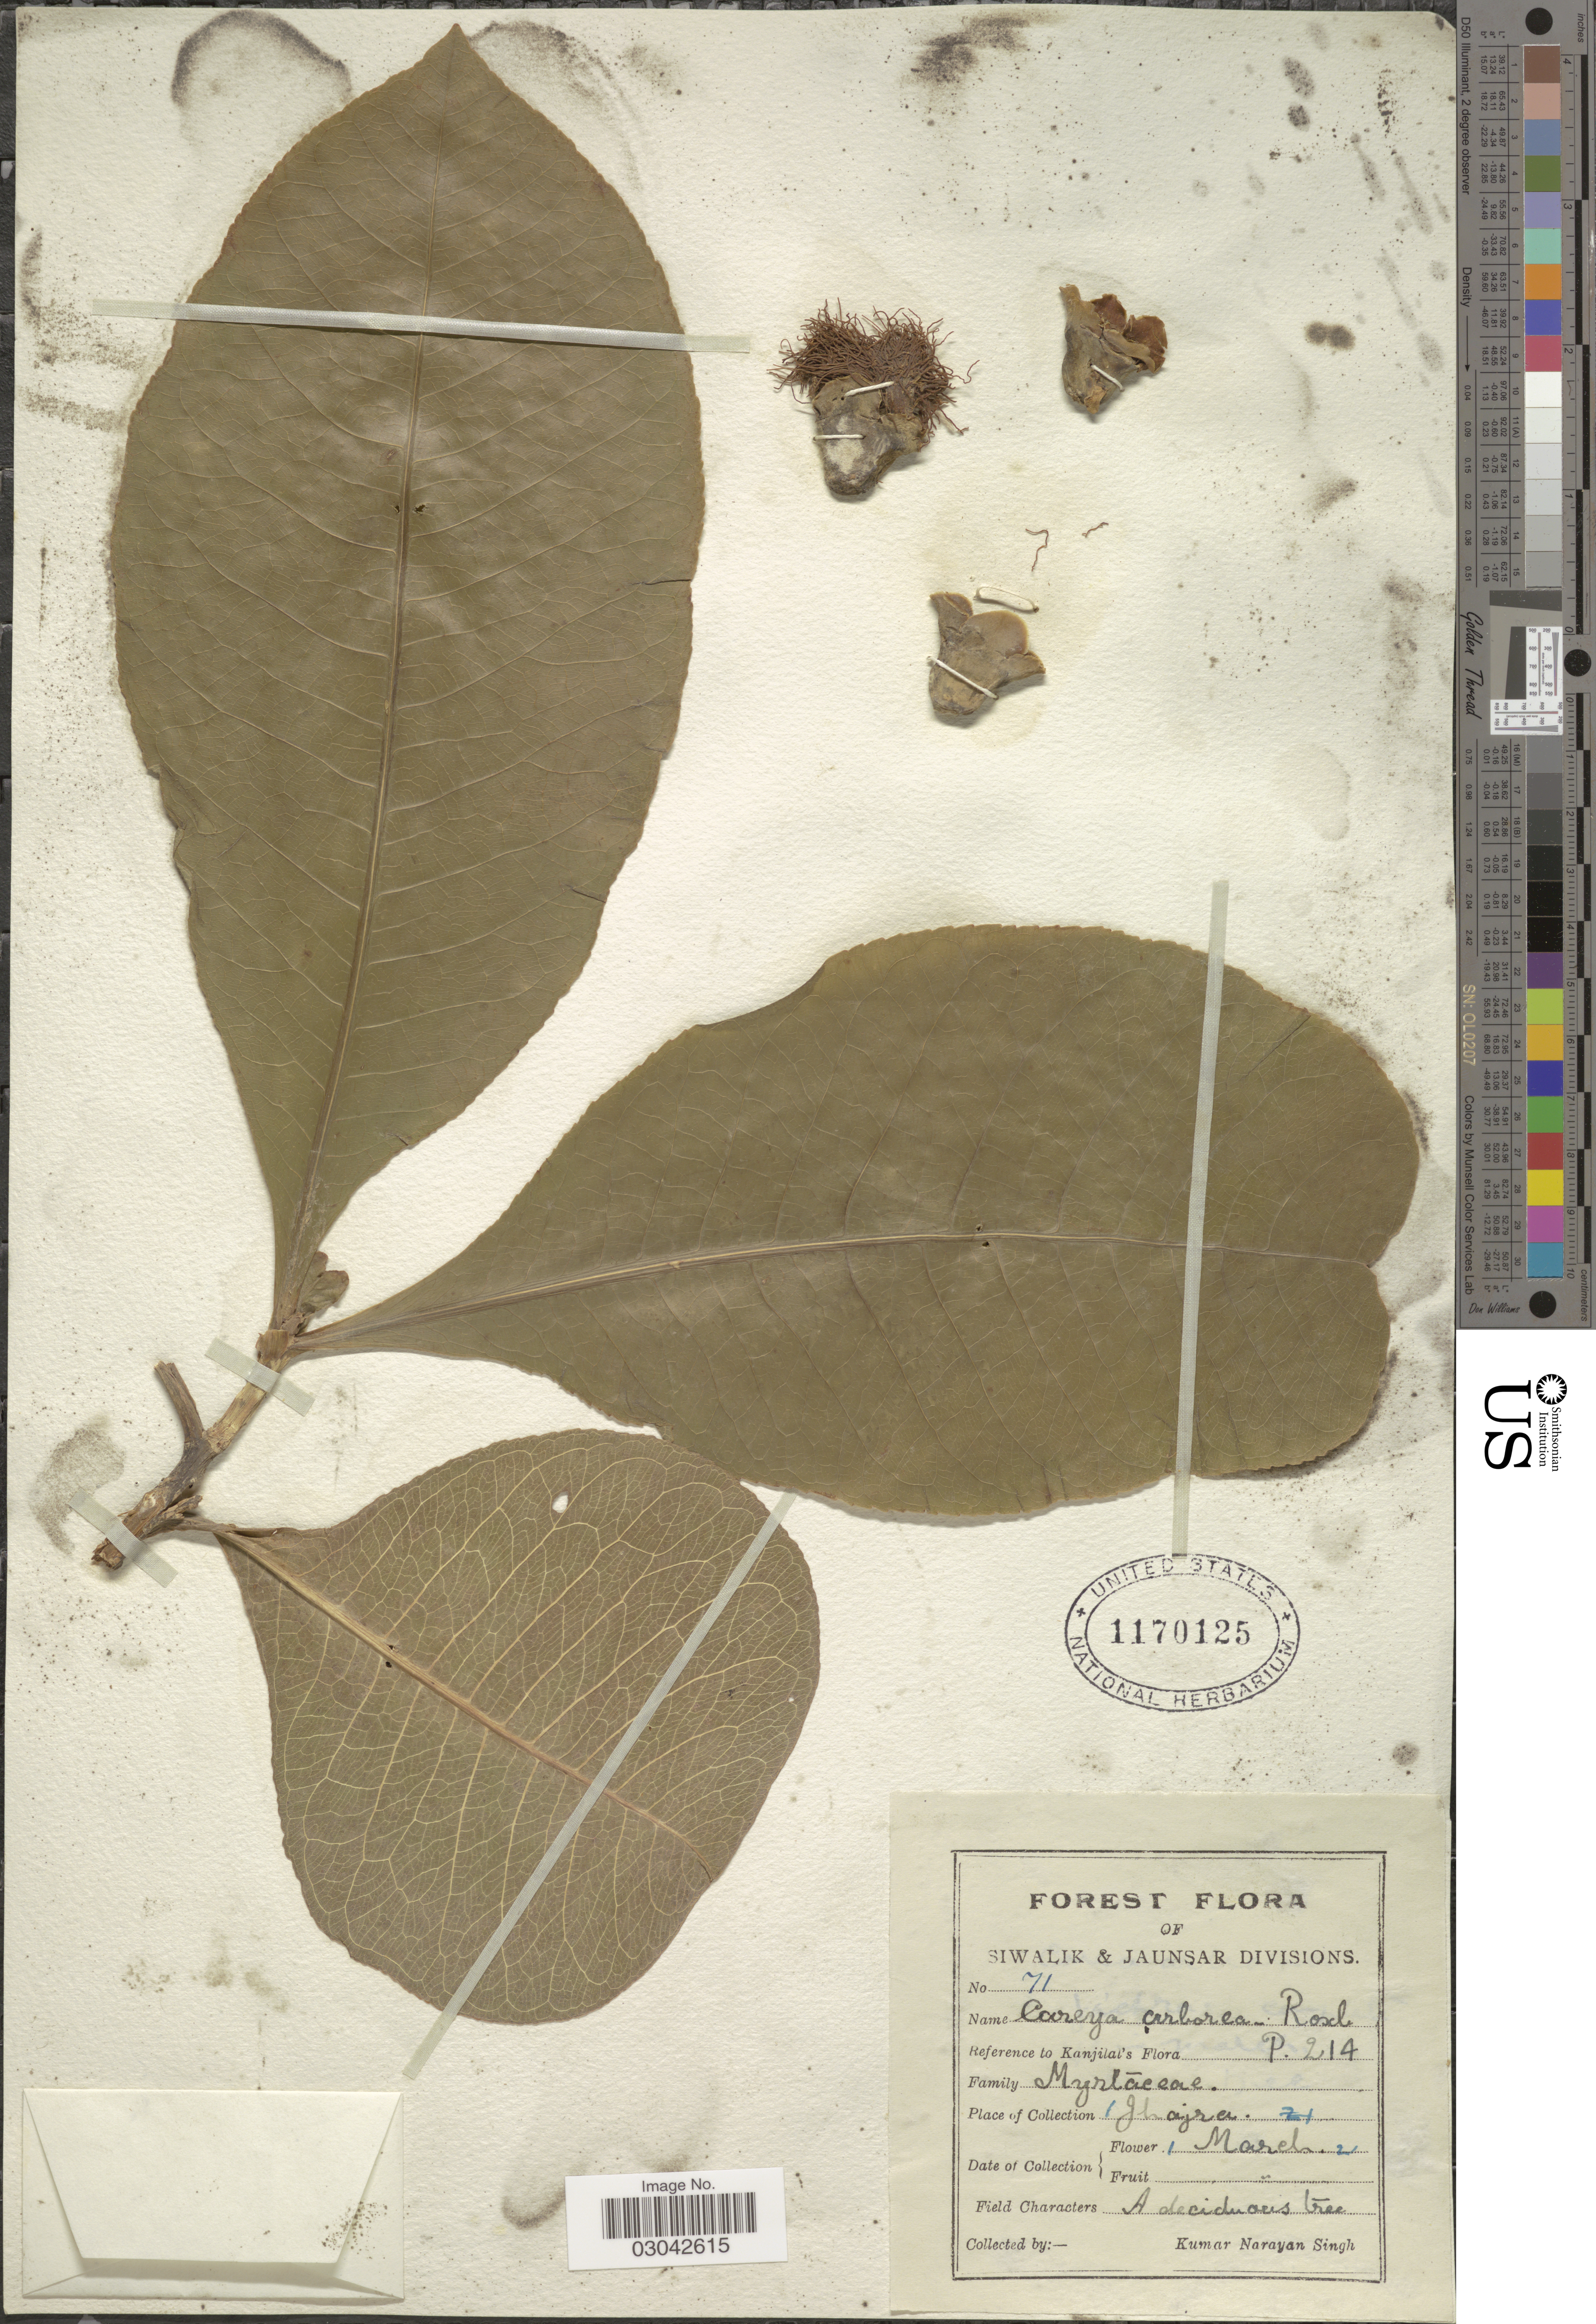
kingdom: Plantae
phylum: Tracheophyta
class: Magnoliopsida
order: Ericales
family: Lecythidaceae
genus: Careya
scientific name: Careya arborea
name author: Roxb.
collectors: K. Singh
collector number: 71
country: India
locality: Siwalik & Jaunsar Divisions. Jhajra.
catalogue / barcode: US 1170125